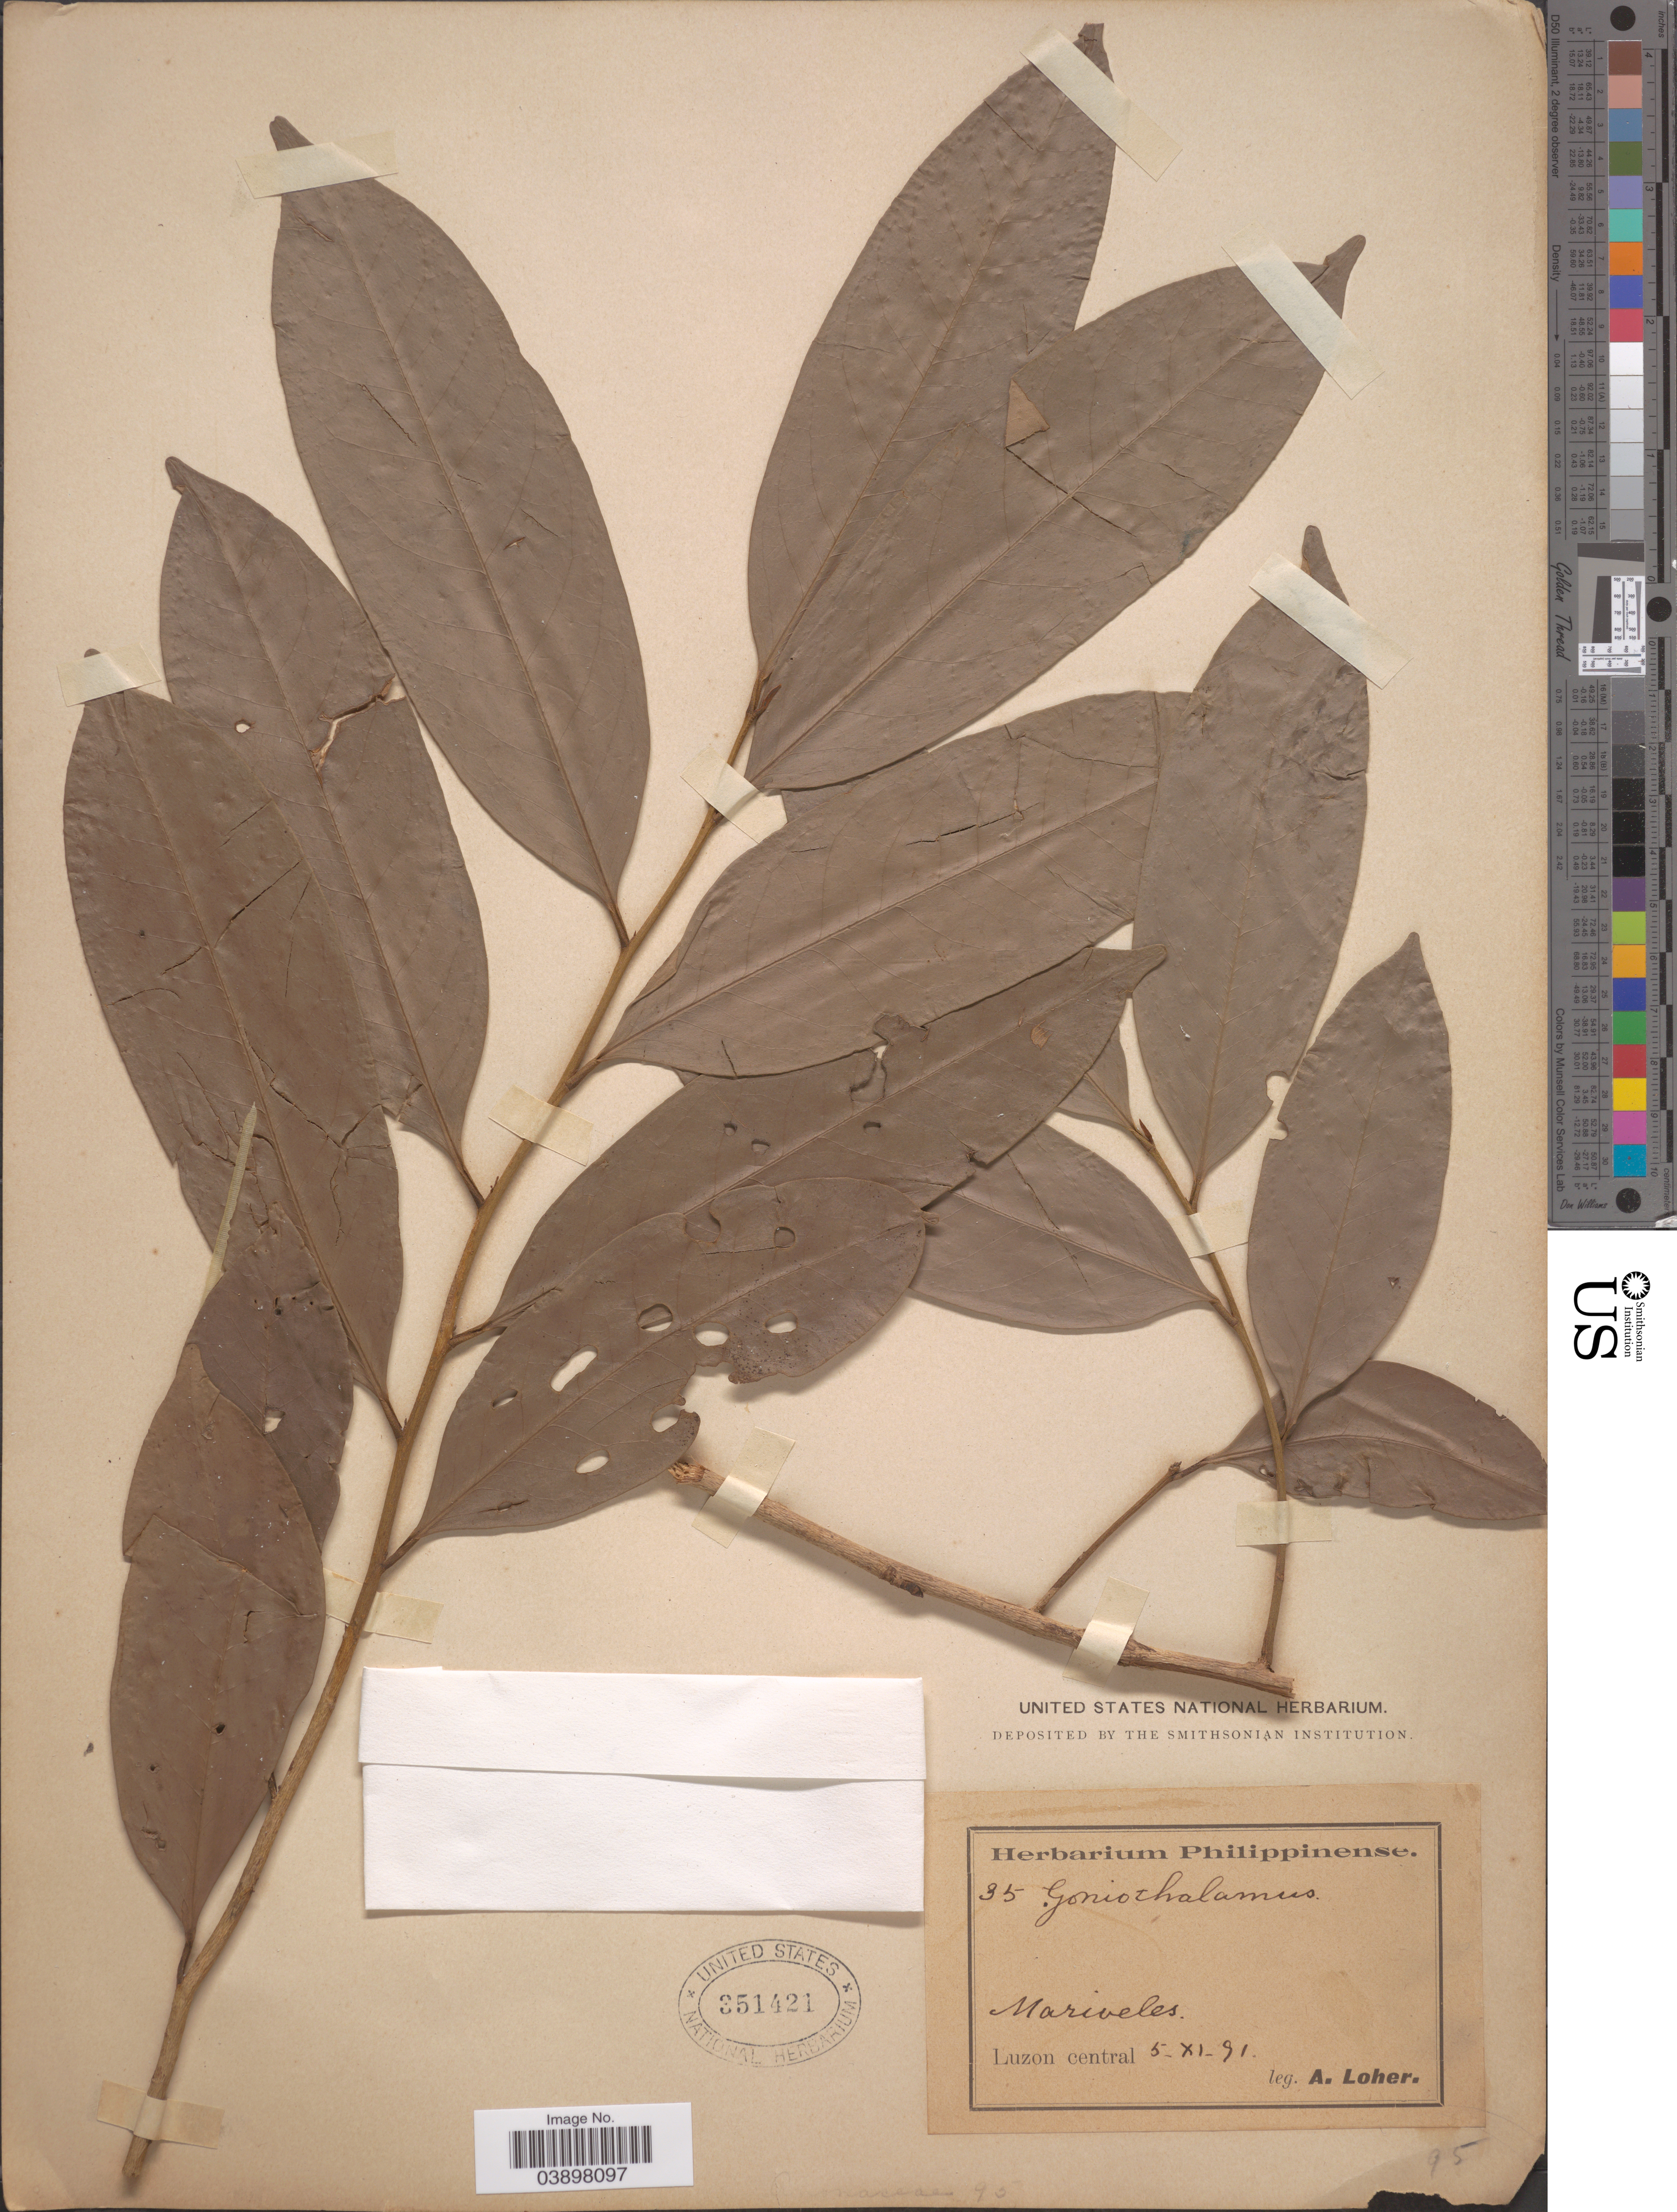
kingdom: Plantae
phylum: Tracheophyta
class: Magnoliopsida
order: Magnoliales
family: Annonaceae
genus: Goniothalamus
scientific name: Goniothalamus sp.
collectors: A. Loher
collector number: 35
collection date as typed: Transcribed d/m/y: 5/11/91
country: Philippines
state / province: Central Luzon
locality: Mariveles. Luzon central.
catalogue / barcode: US 351421